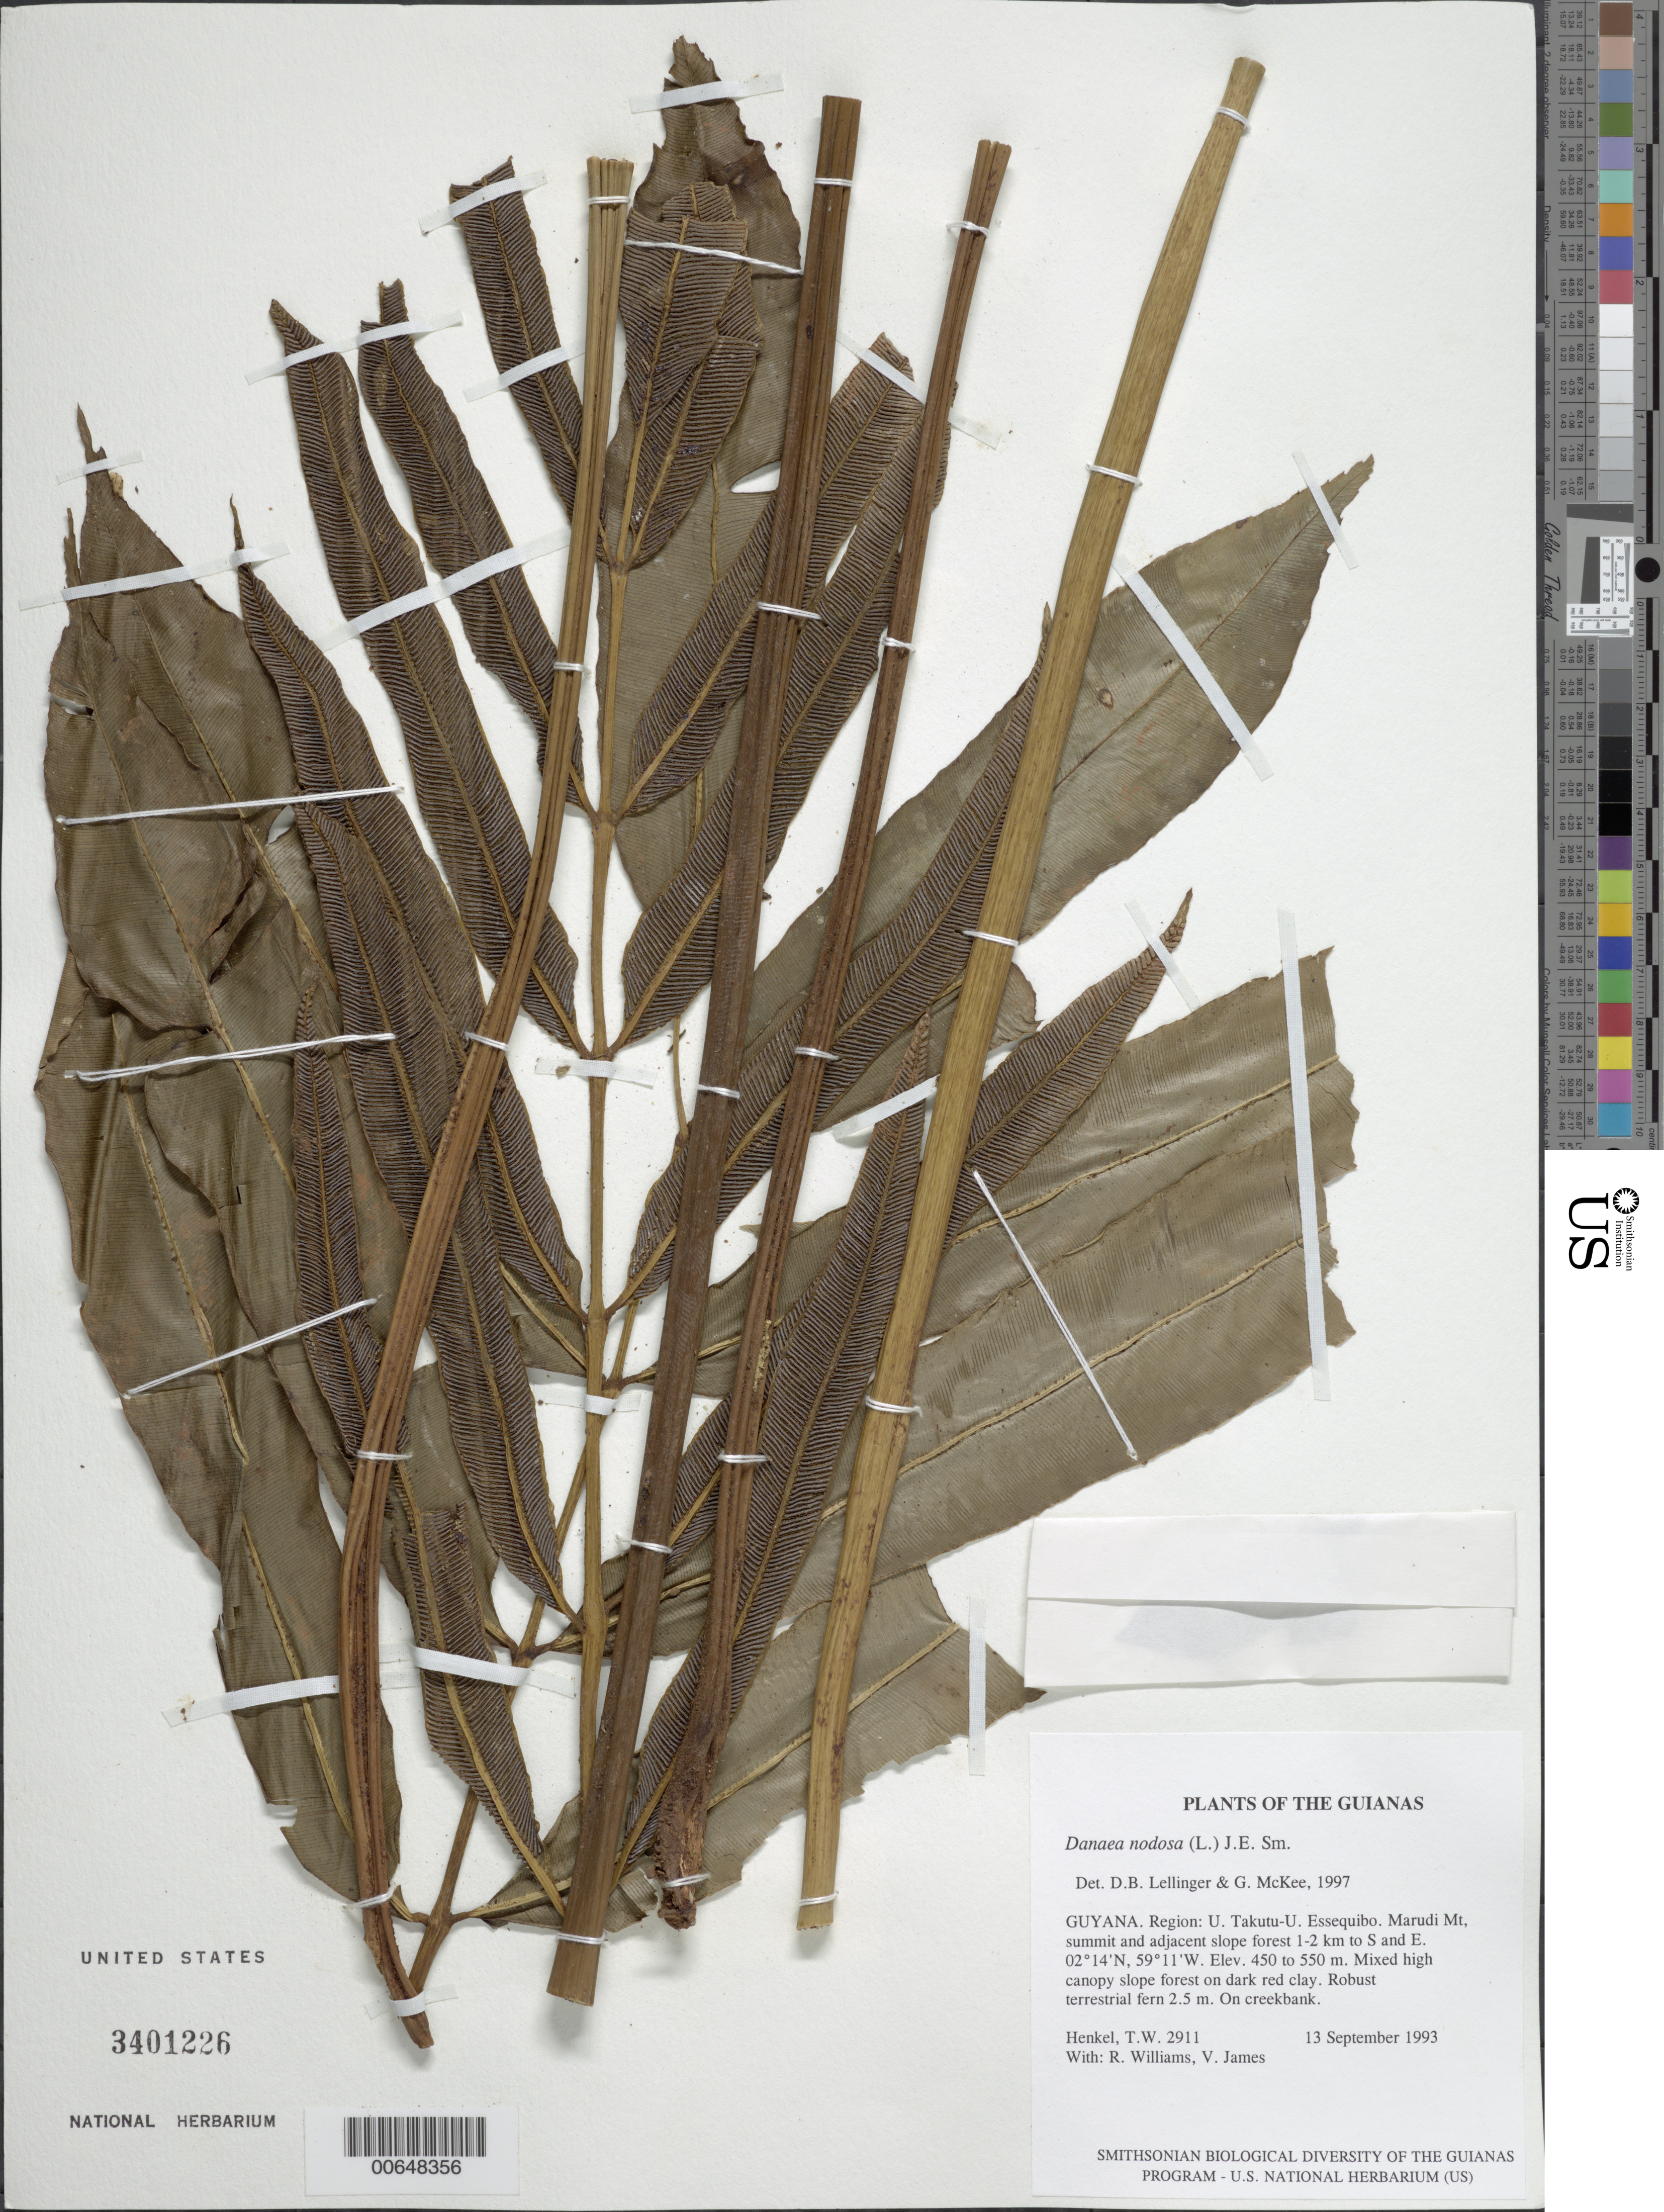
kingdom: Plantae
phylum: Tracheophyta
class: Polypodiopsida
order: Marattiales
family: Marattiaceae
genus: Danaea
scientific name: Danaea nodosa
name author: (L.) Sm.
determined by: Lellinger, D. B.; McKee, G. S.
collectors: T. Henkel, R. Williams & V. James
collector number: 2911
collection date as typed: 13 September 1993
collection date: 1993-09-13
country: Guyana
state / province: U. Takutu-U. Essequibo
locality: Marudi Mt, summit and adjacent slope forest 1-2 km to S and E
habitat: Mixed high canopy slope forest on dark red clay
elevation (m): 450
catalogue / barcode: US 3401226